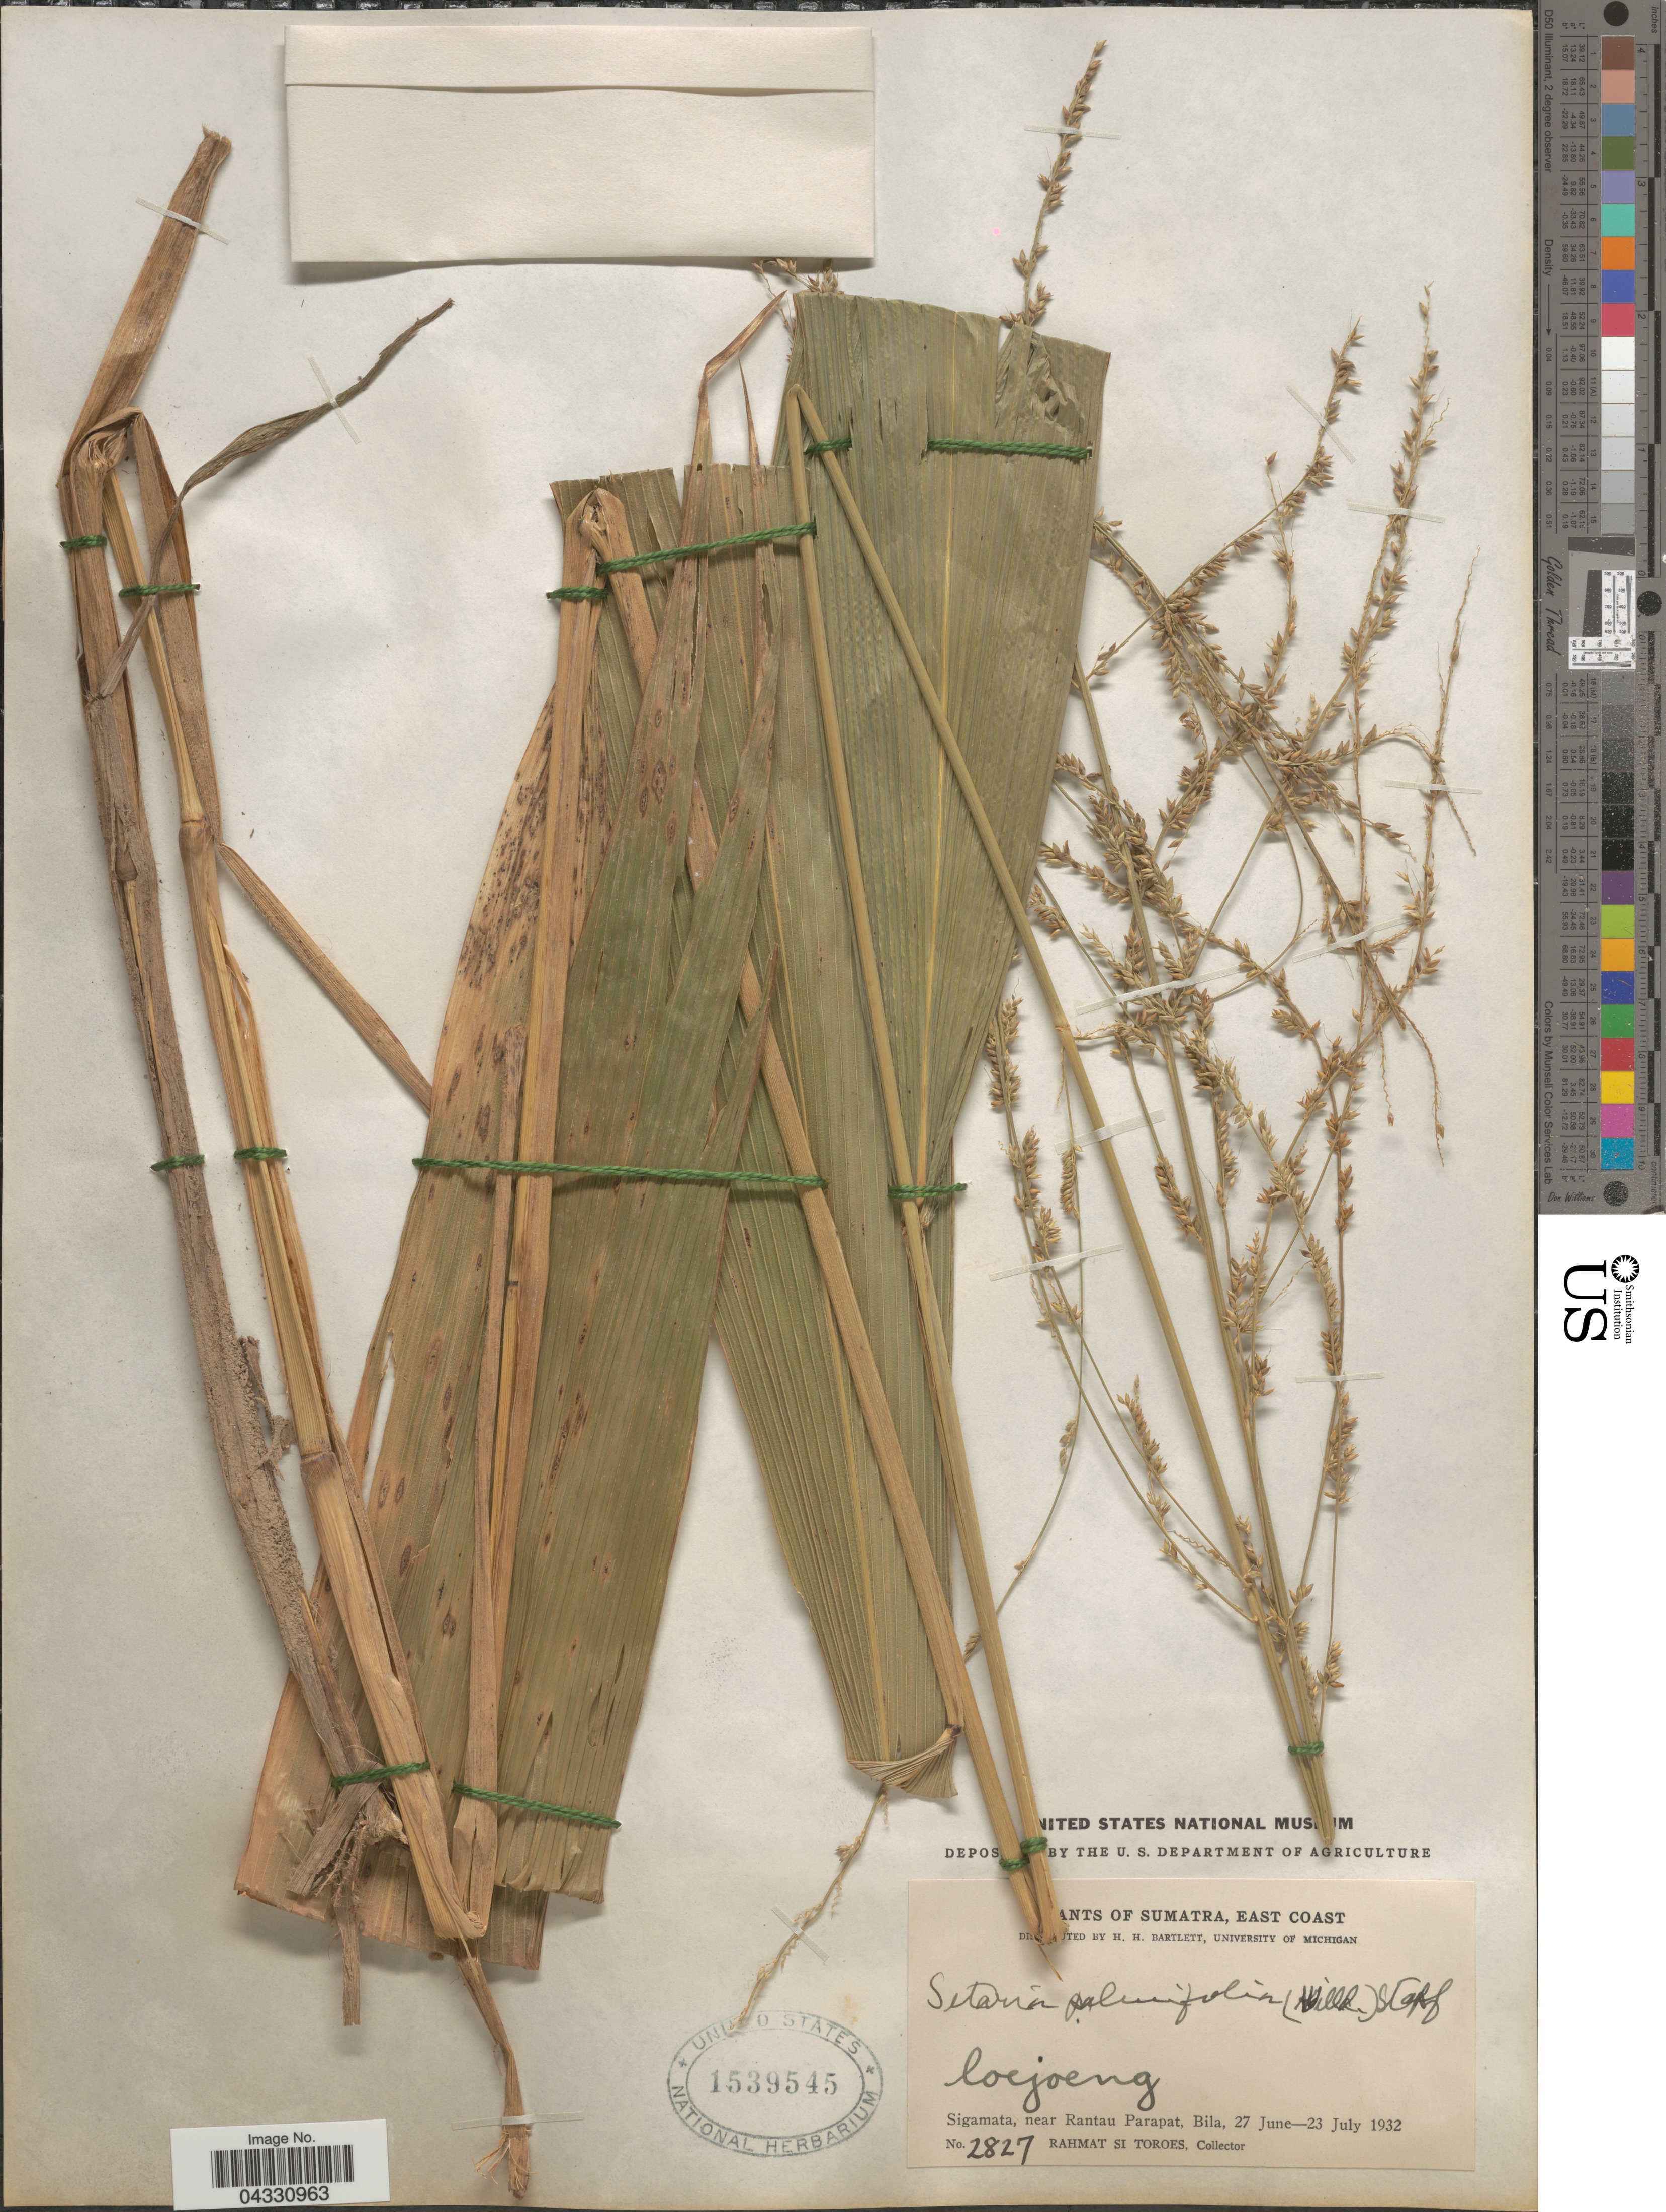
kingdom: Plantae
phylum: Tracheophyta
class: Liliopsida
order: Poales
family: Poaceae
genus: Setaria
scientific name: Setaria palmifolia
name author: (J. Koenig) Stapf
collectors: Rahmat Si Boeea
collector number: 2827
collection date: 1932-06-27/1932-07-23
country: Indonesia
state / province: Sumatra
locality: East Coast. Sigamata, near Rantau Parapat, Bila.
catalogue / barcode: US 1539545